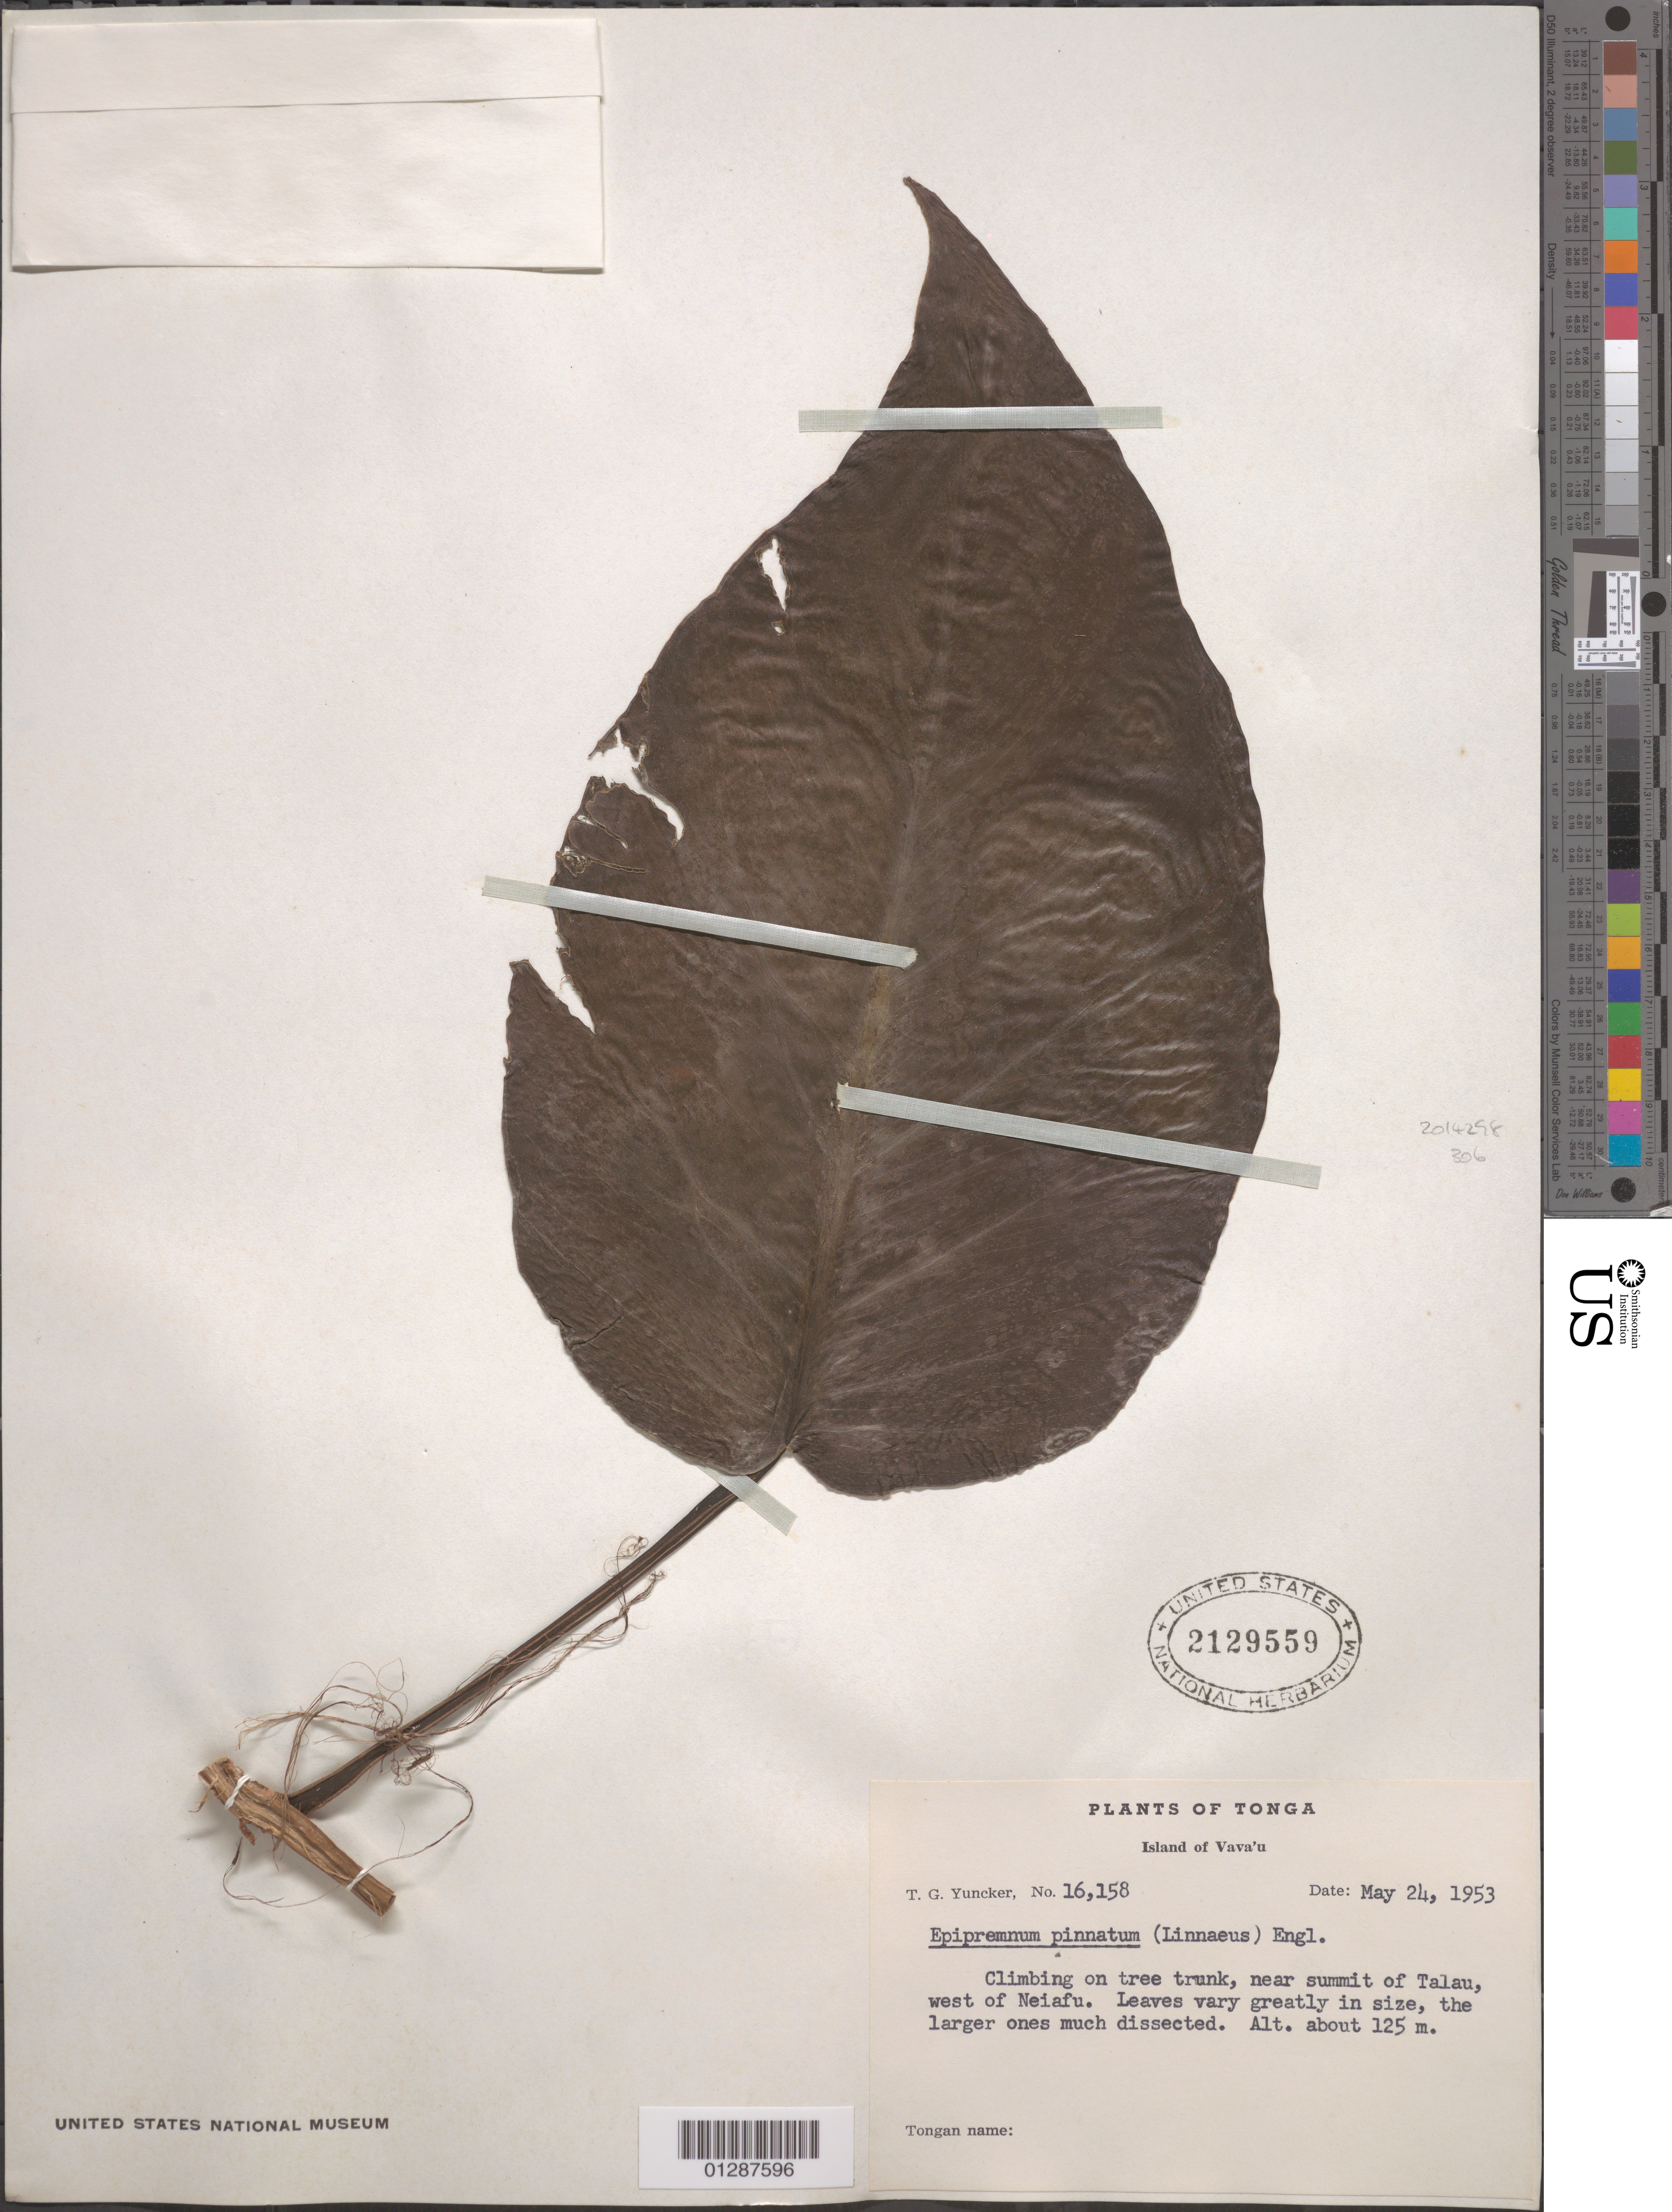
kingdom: Plantae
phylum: Tracheophyta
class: Liliopsida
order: Alismatales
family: Araceae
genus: Epipremnum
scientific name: Epipremnum pinnatum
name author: (L.) Engl.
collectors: T. G. Yuncker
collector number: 16158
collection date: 1953-05-24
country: Tonga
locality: Island of Vava'u. Near summit of Talau, west of Neiafu.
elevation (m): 125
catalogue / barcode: US 2129559